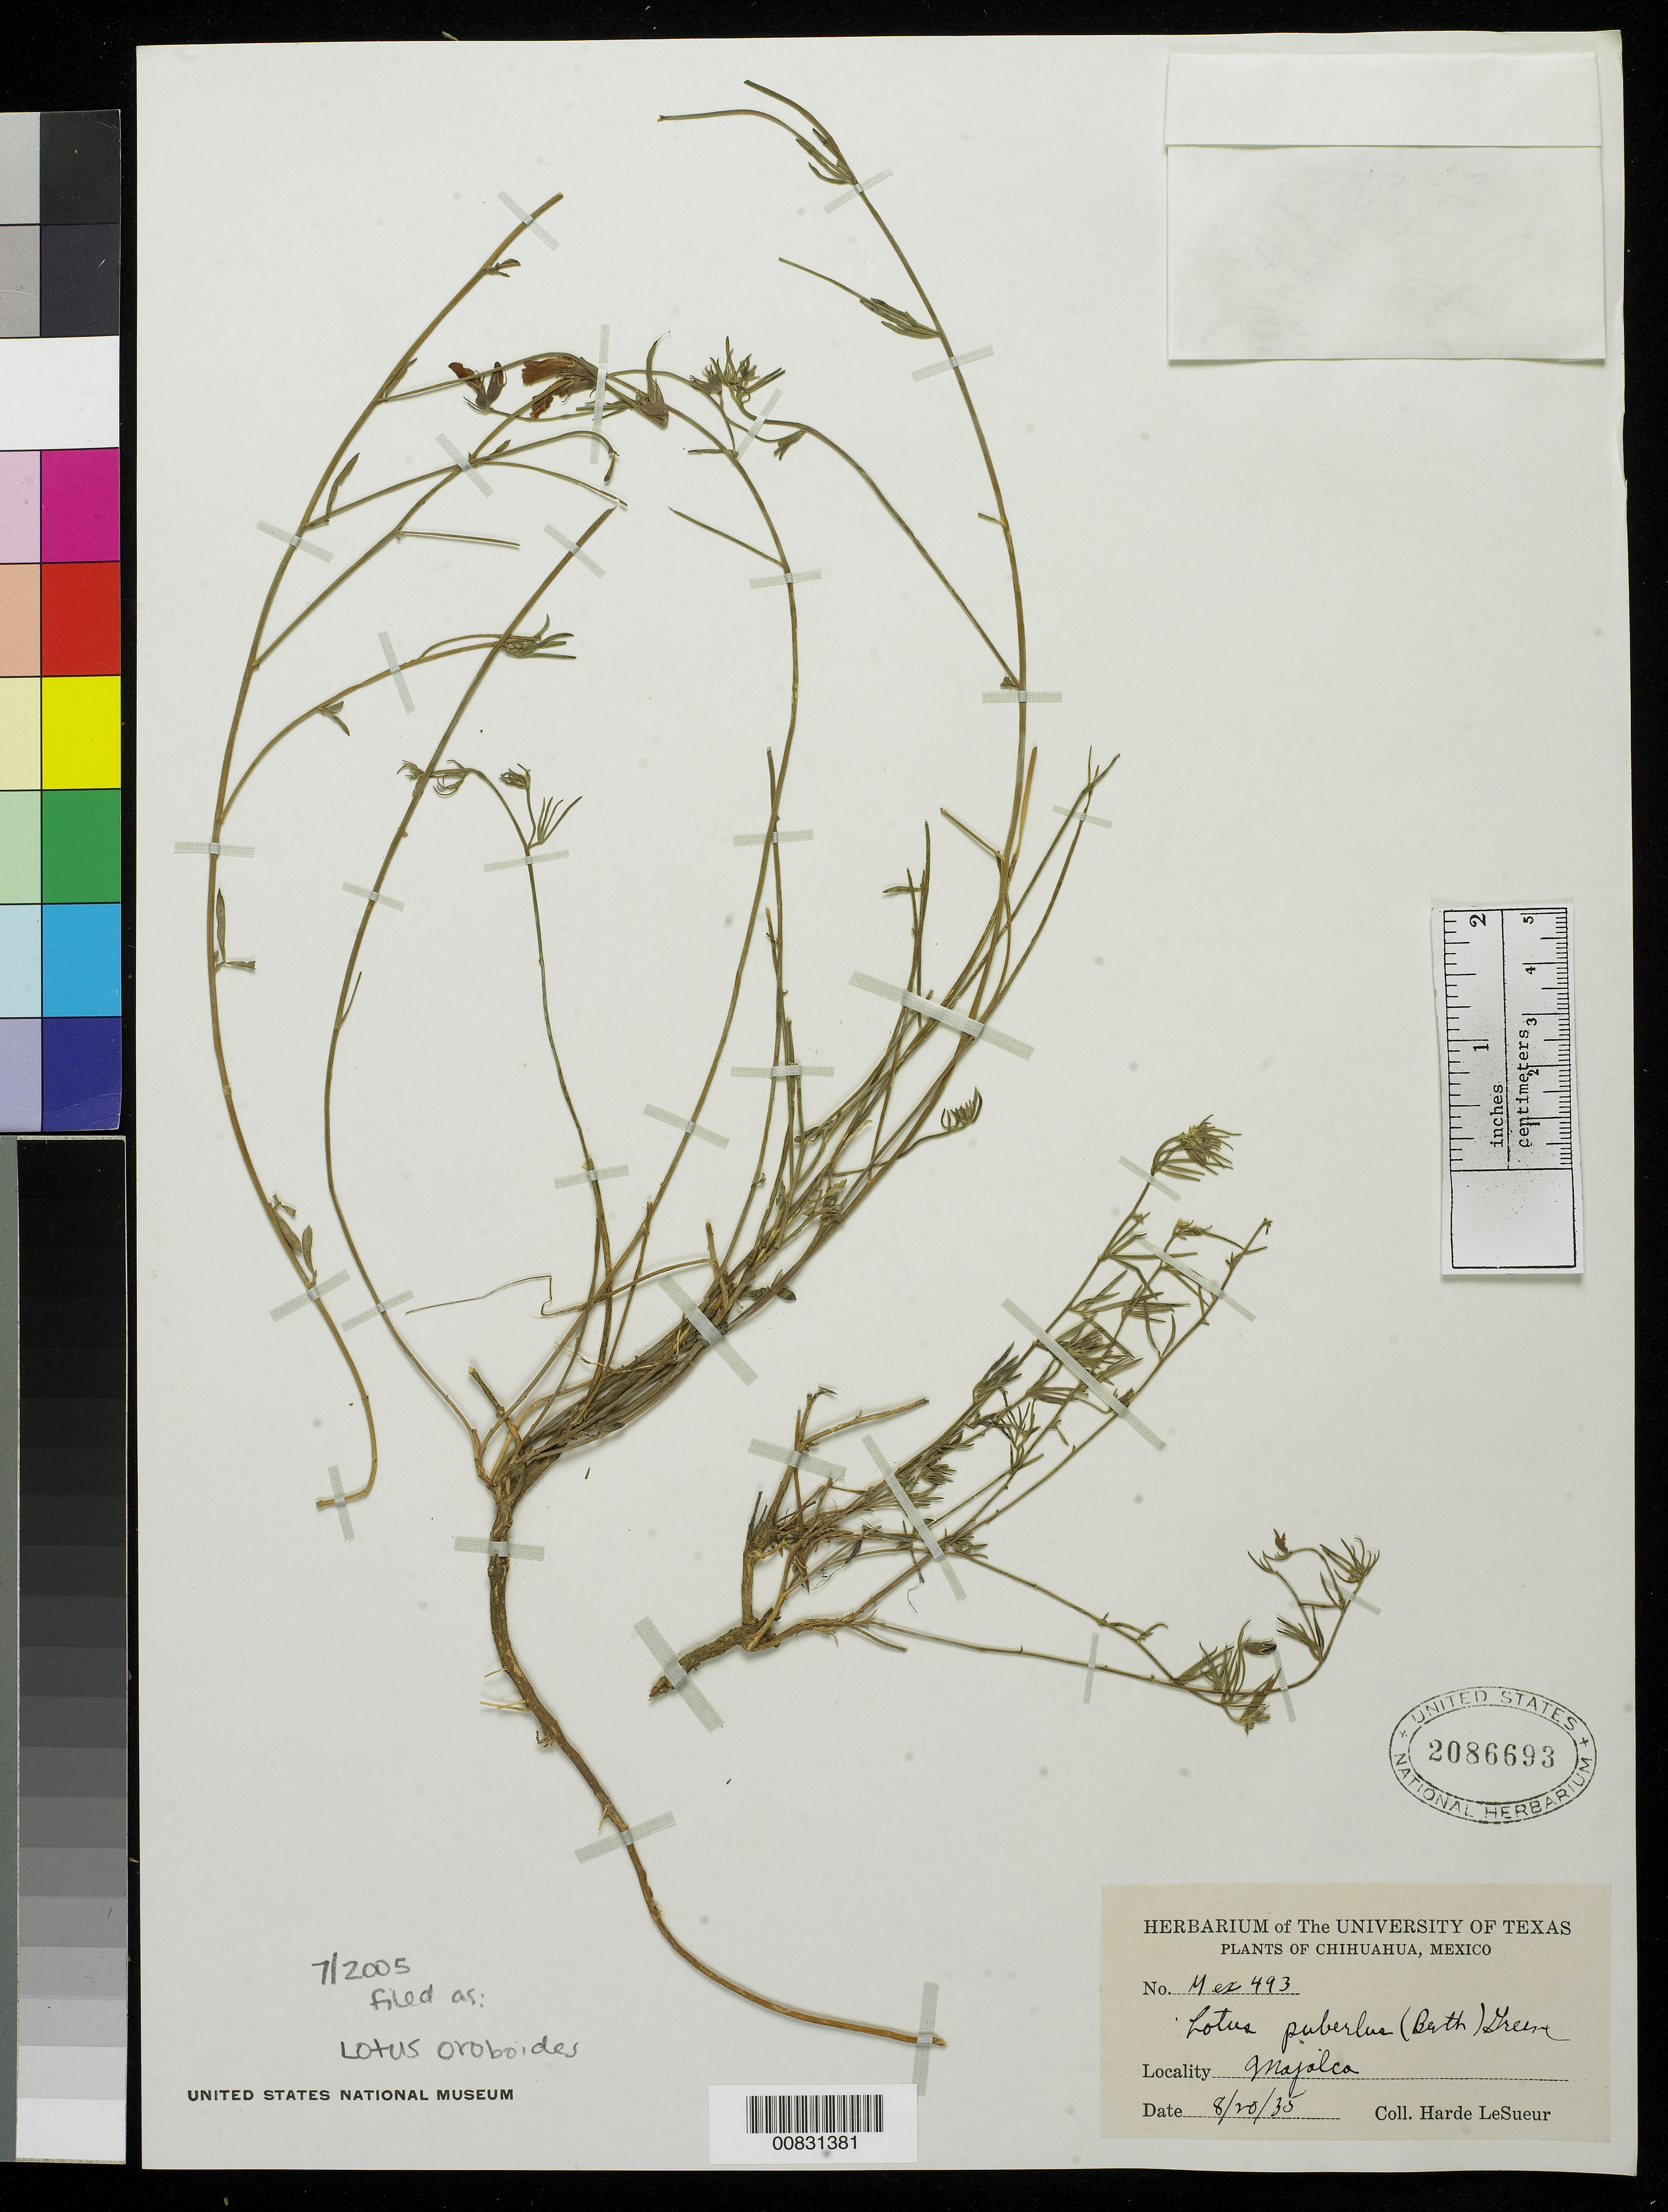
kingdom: Plantae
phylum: Tracheophyta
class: Magnoliopsida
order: Fabales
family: Fabaceae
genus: Ottleya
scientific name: Ottleya oroboides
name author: (Kunth) D.D. Sokoloff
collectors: D. H. LeSueur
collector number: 493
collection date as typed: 20 Aug 1935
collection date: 1935-08-20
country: Mexico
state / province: Chihuahua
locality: Majalca, Chihuahua.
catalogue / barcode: US 2086693